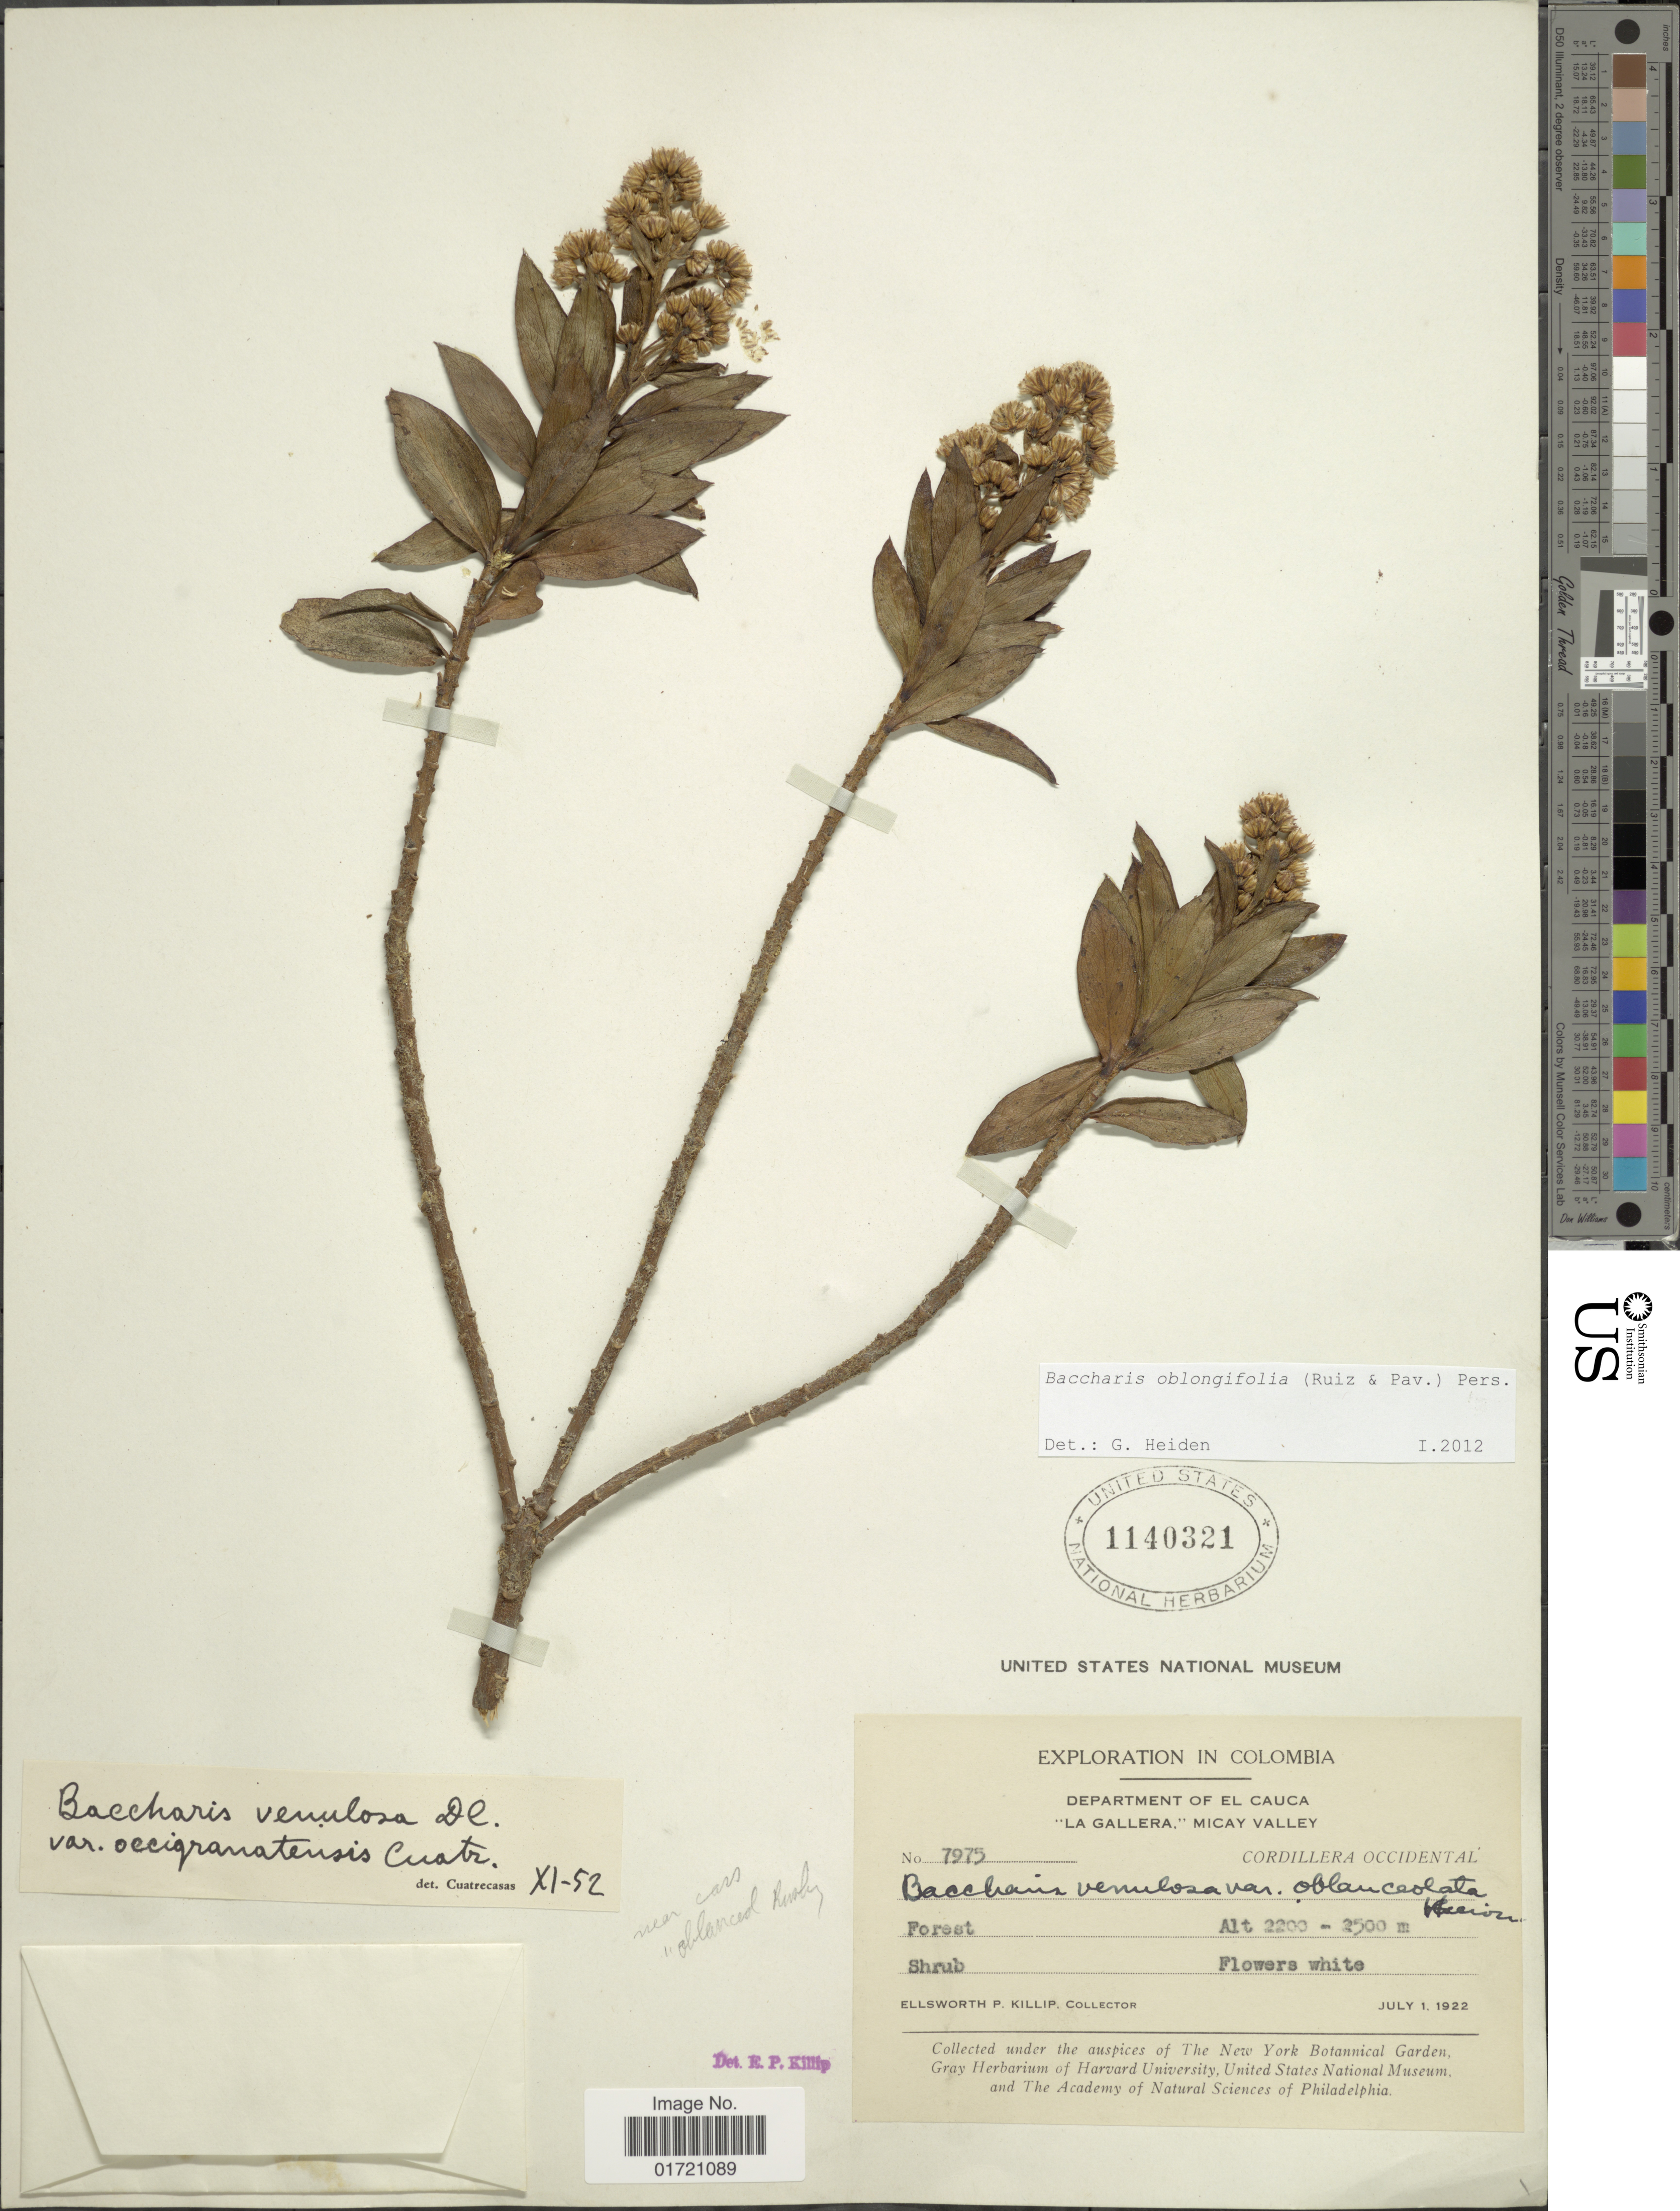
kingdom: Plantae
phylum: Tracheophyta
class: Magnoliopsida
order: Asterales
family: Asteraceae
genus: Baccharis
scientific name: Baccharis oblongifolia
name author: (Ruiz & Pav.) Pers.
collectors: E. P. Killip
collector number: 7975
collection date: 1922-07-01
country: Colombia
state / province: Cauca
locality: Department of El Cauca. "La Gallera", Micjay Valley. Cordillera Occidental. Forest.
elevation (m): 2200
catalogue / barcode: US 1140321